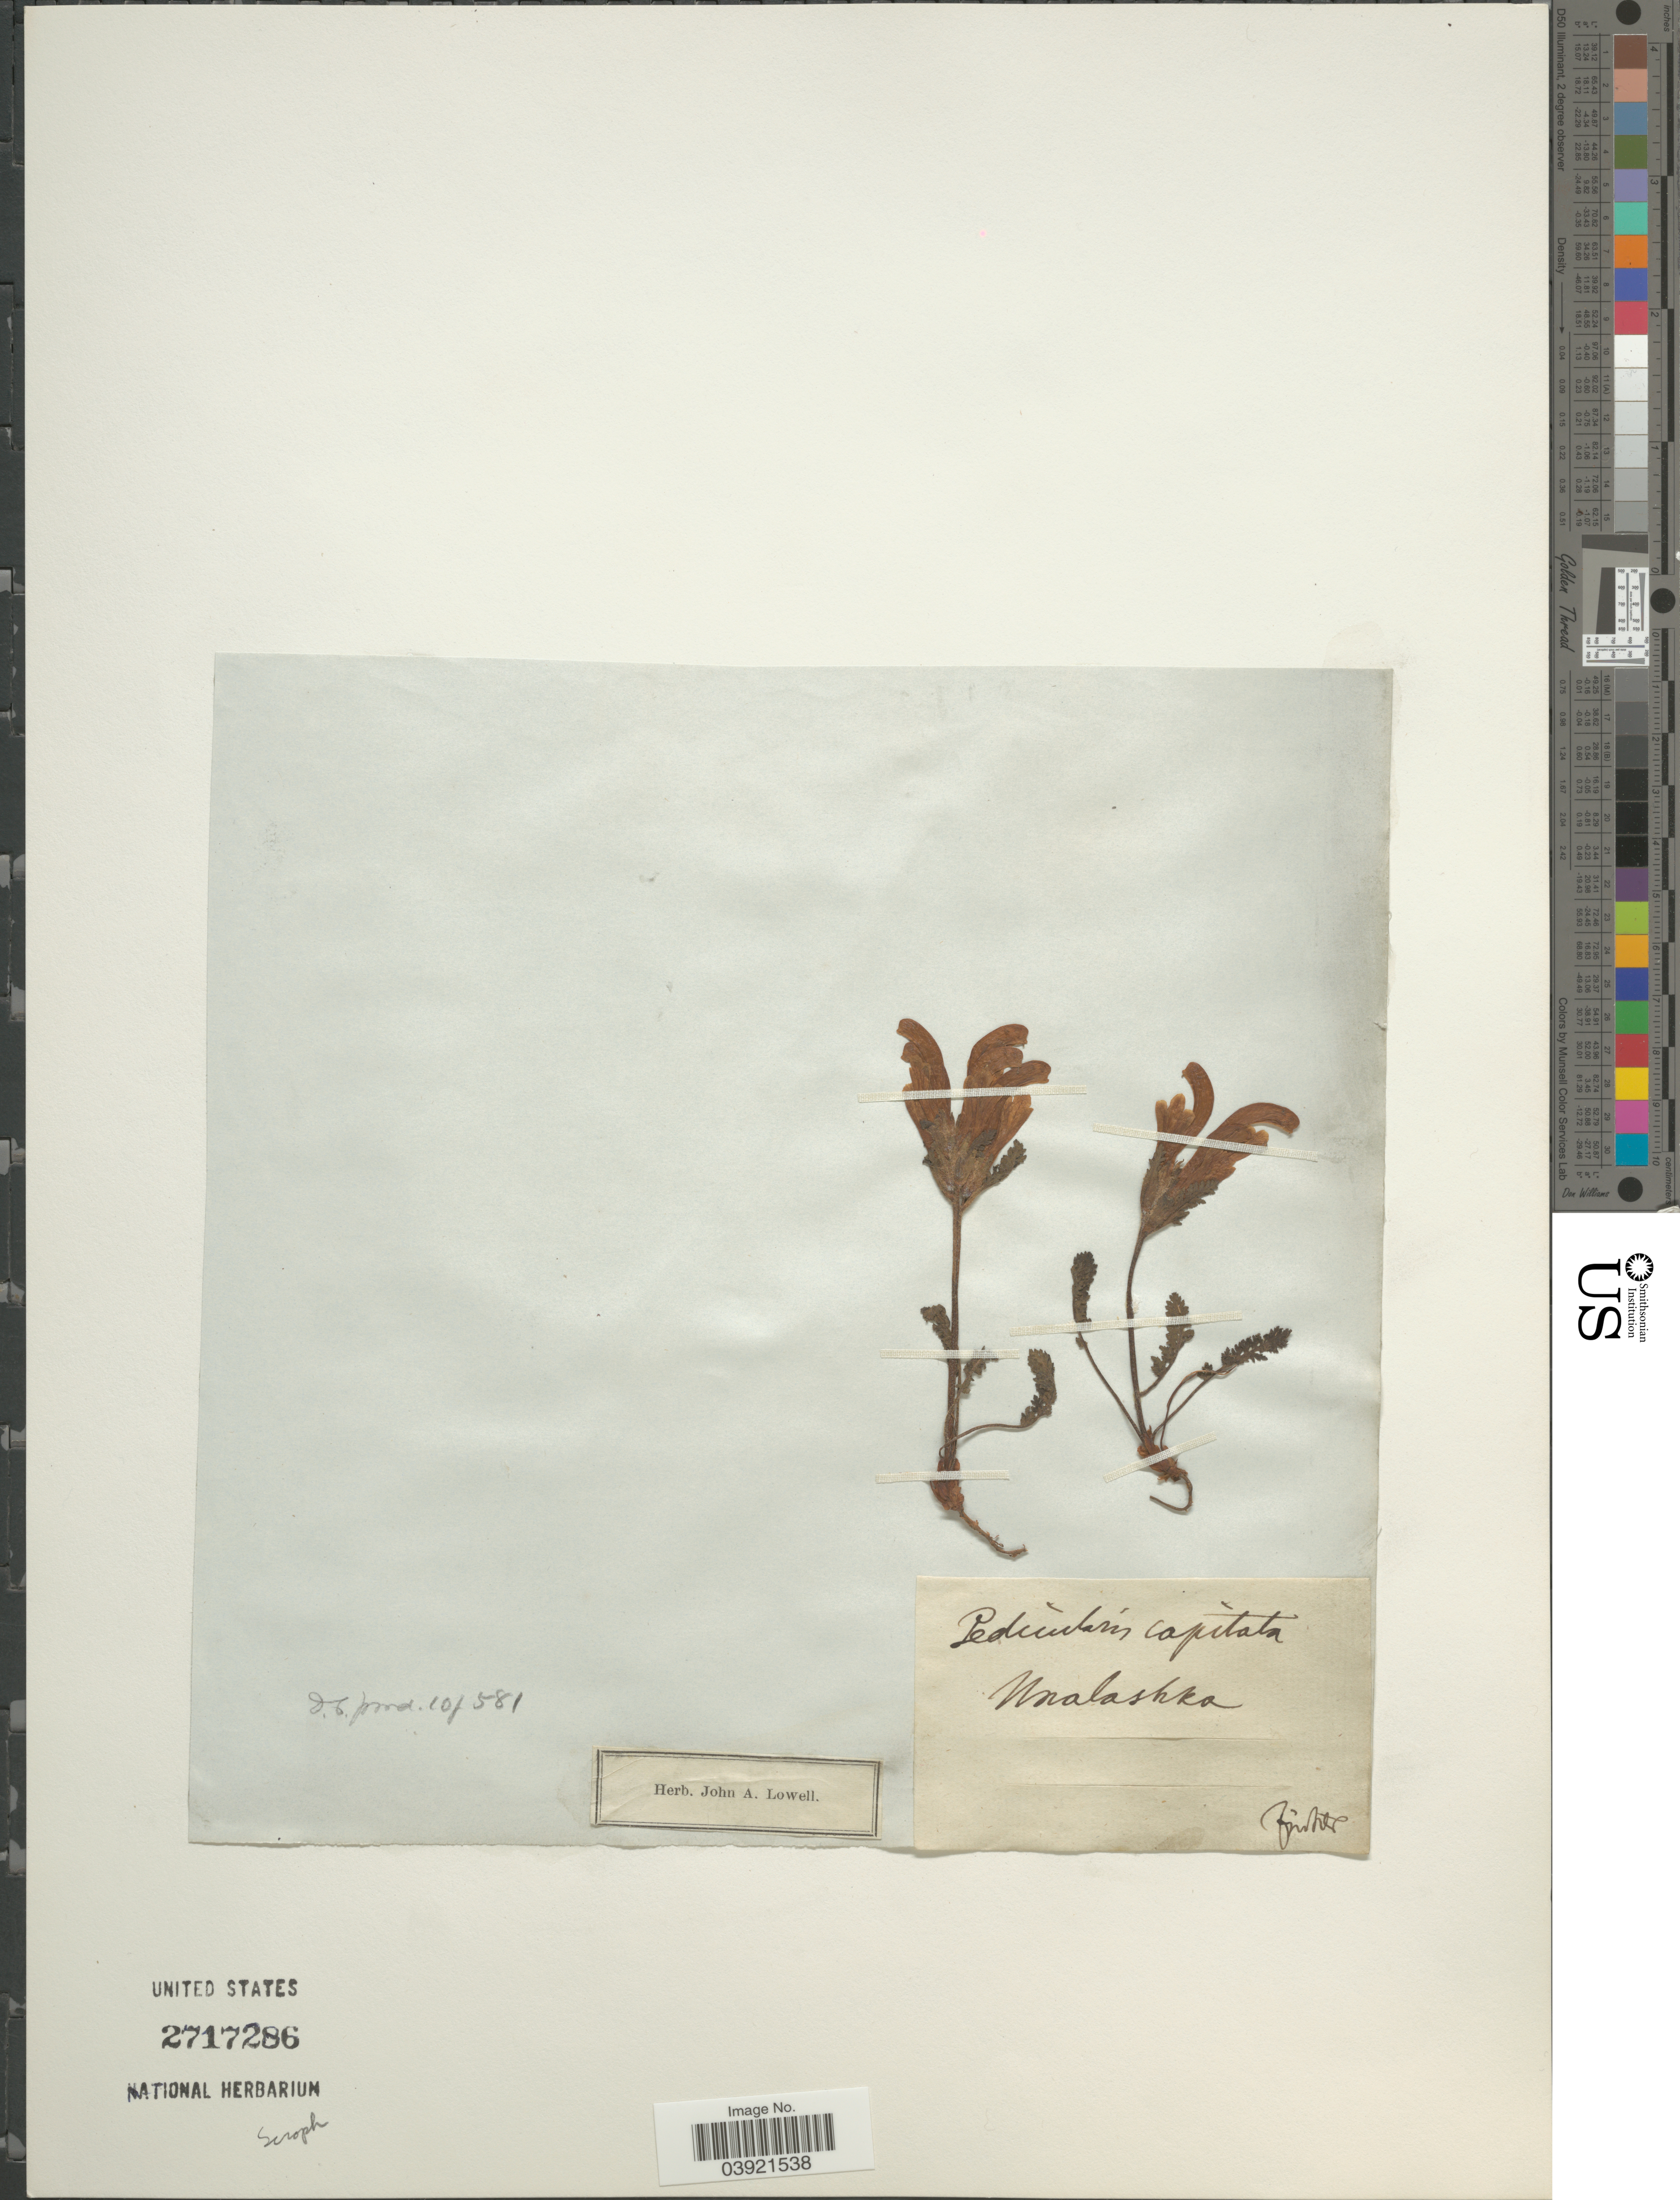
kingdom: Plantae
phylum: Tracheophyta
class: Magnoliopsida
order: Lamiales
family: Orobanchaceae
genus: Pedicularis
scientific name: Pedicularis capitata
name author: Adams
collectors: Finster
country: United States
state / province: Alaska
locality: Unalashka.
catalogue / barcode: US 2717286